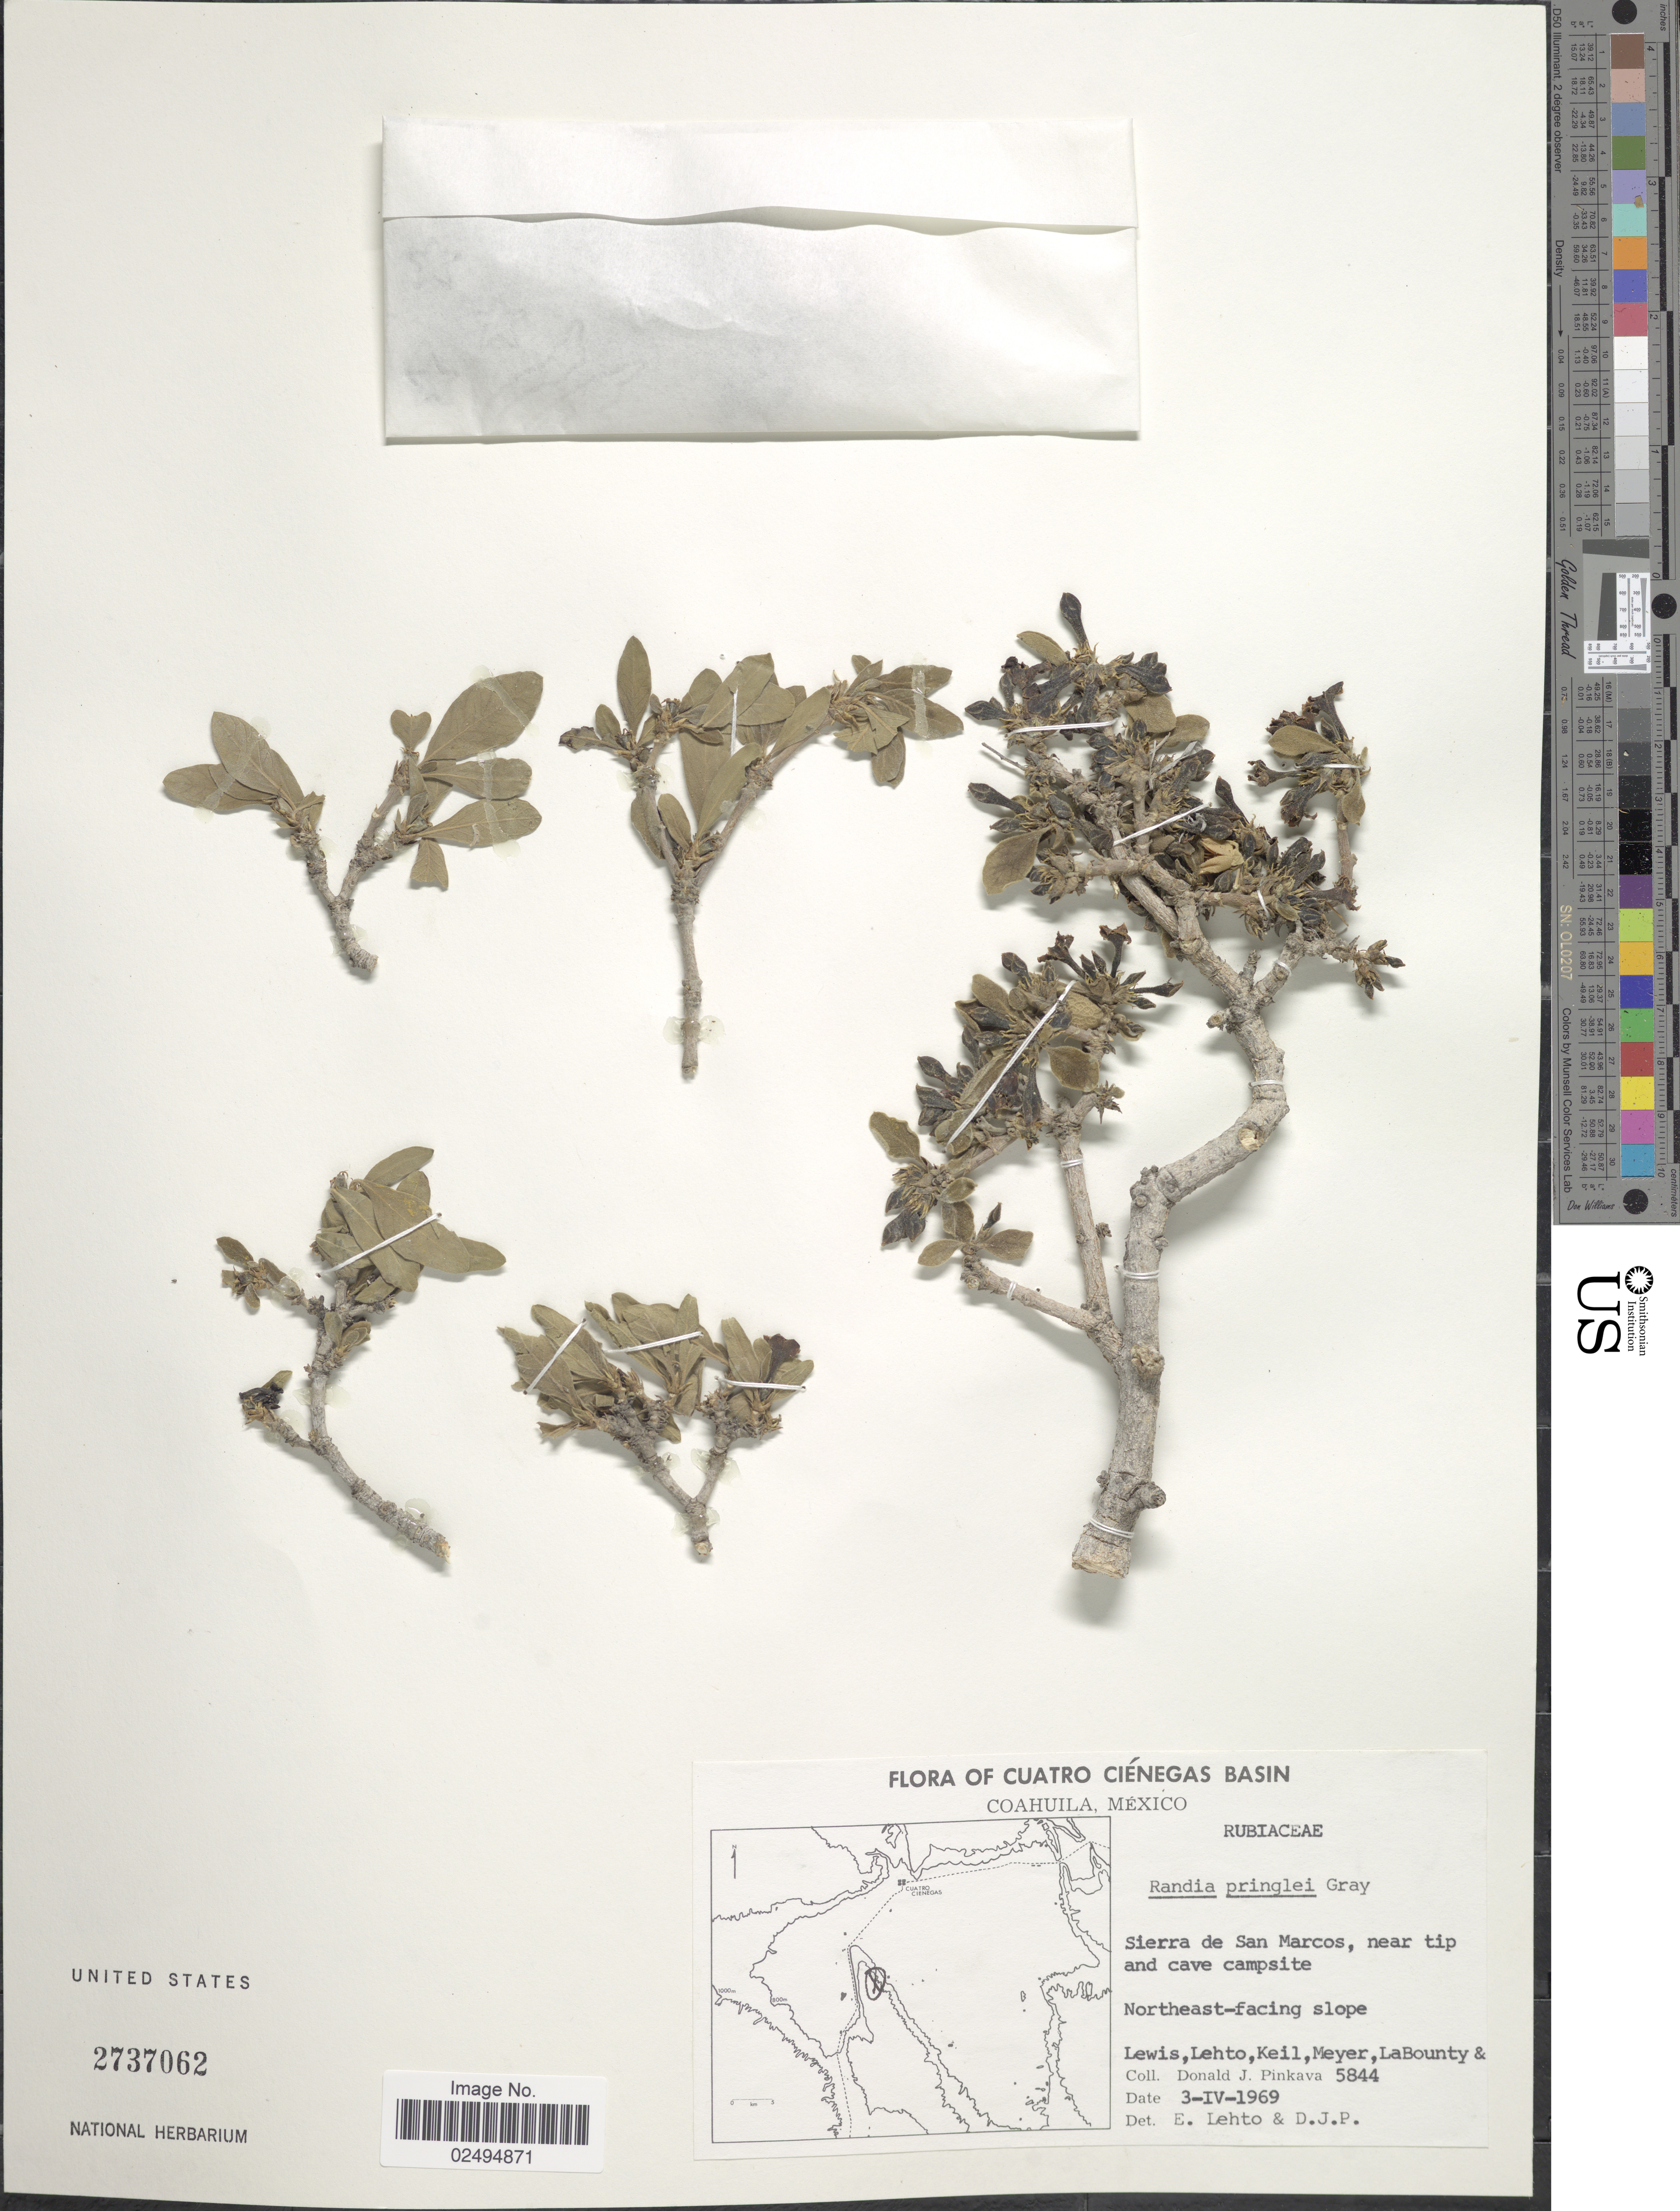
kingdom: Plantae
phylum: Tracheophyta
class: Magnoliopsida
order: Gentianales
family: Rubiaceae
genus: Randia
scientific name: Randia pringlei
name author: (S. Watson) A. Gray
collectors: -- Lewis, -. Lehto, -- Meyer, LaBounty & D. J. Pinkava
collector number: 5844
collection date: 1969-04-03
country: Mexico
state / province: Coahuila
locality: Cuatro Cienegas, Sierra de San Marcos. near tip and cave campsite, northeast-facing slope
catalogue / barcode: US 2737062